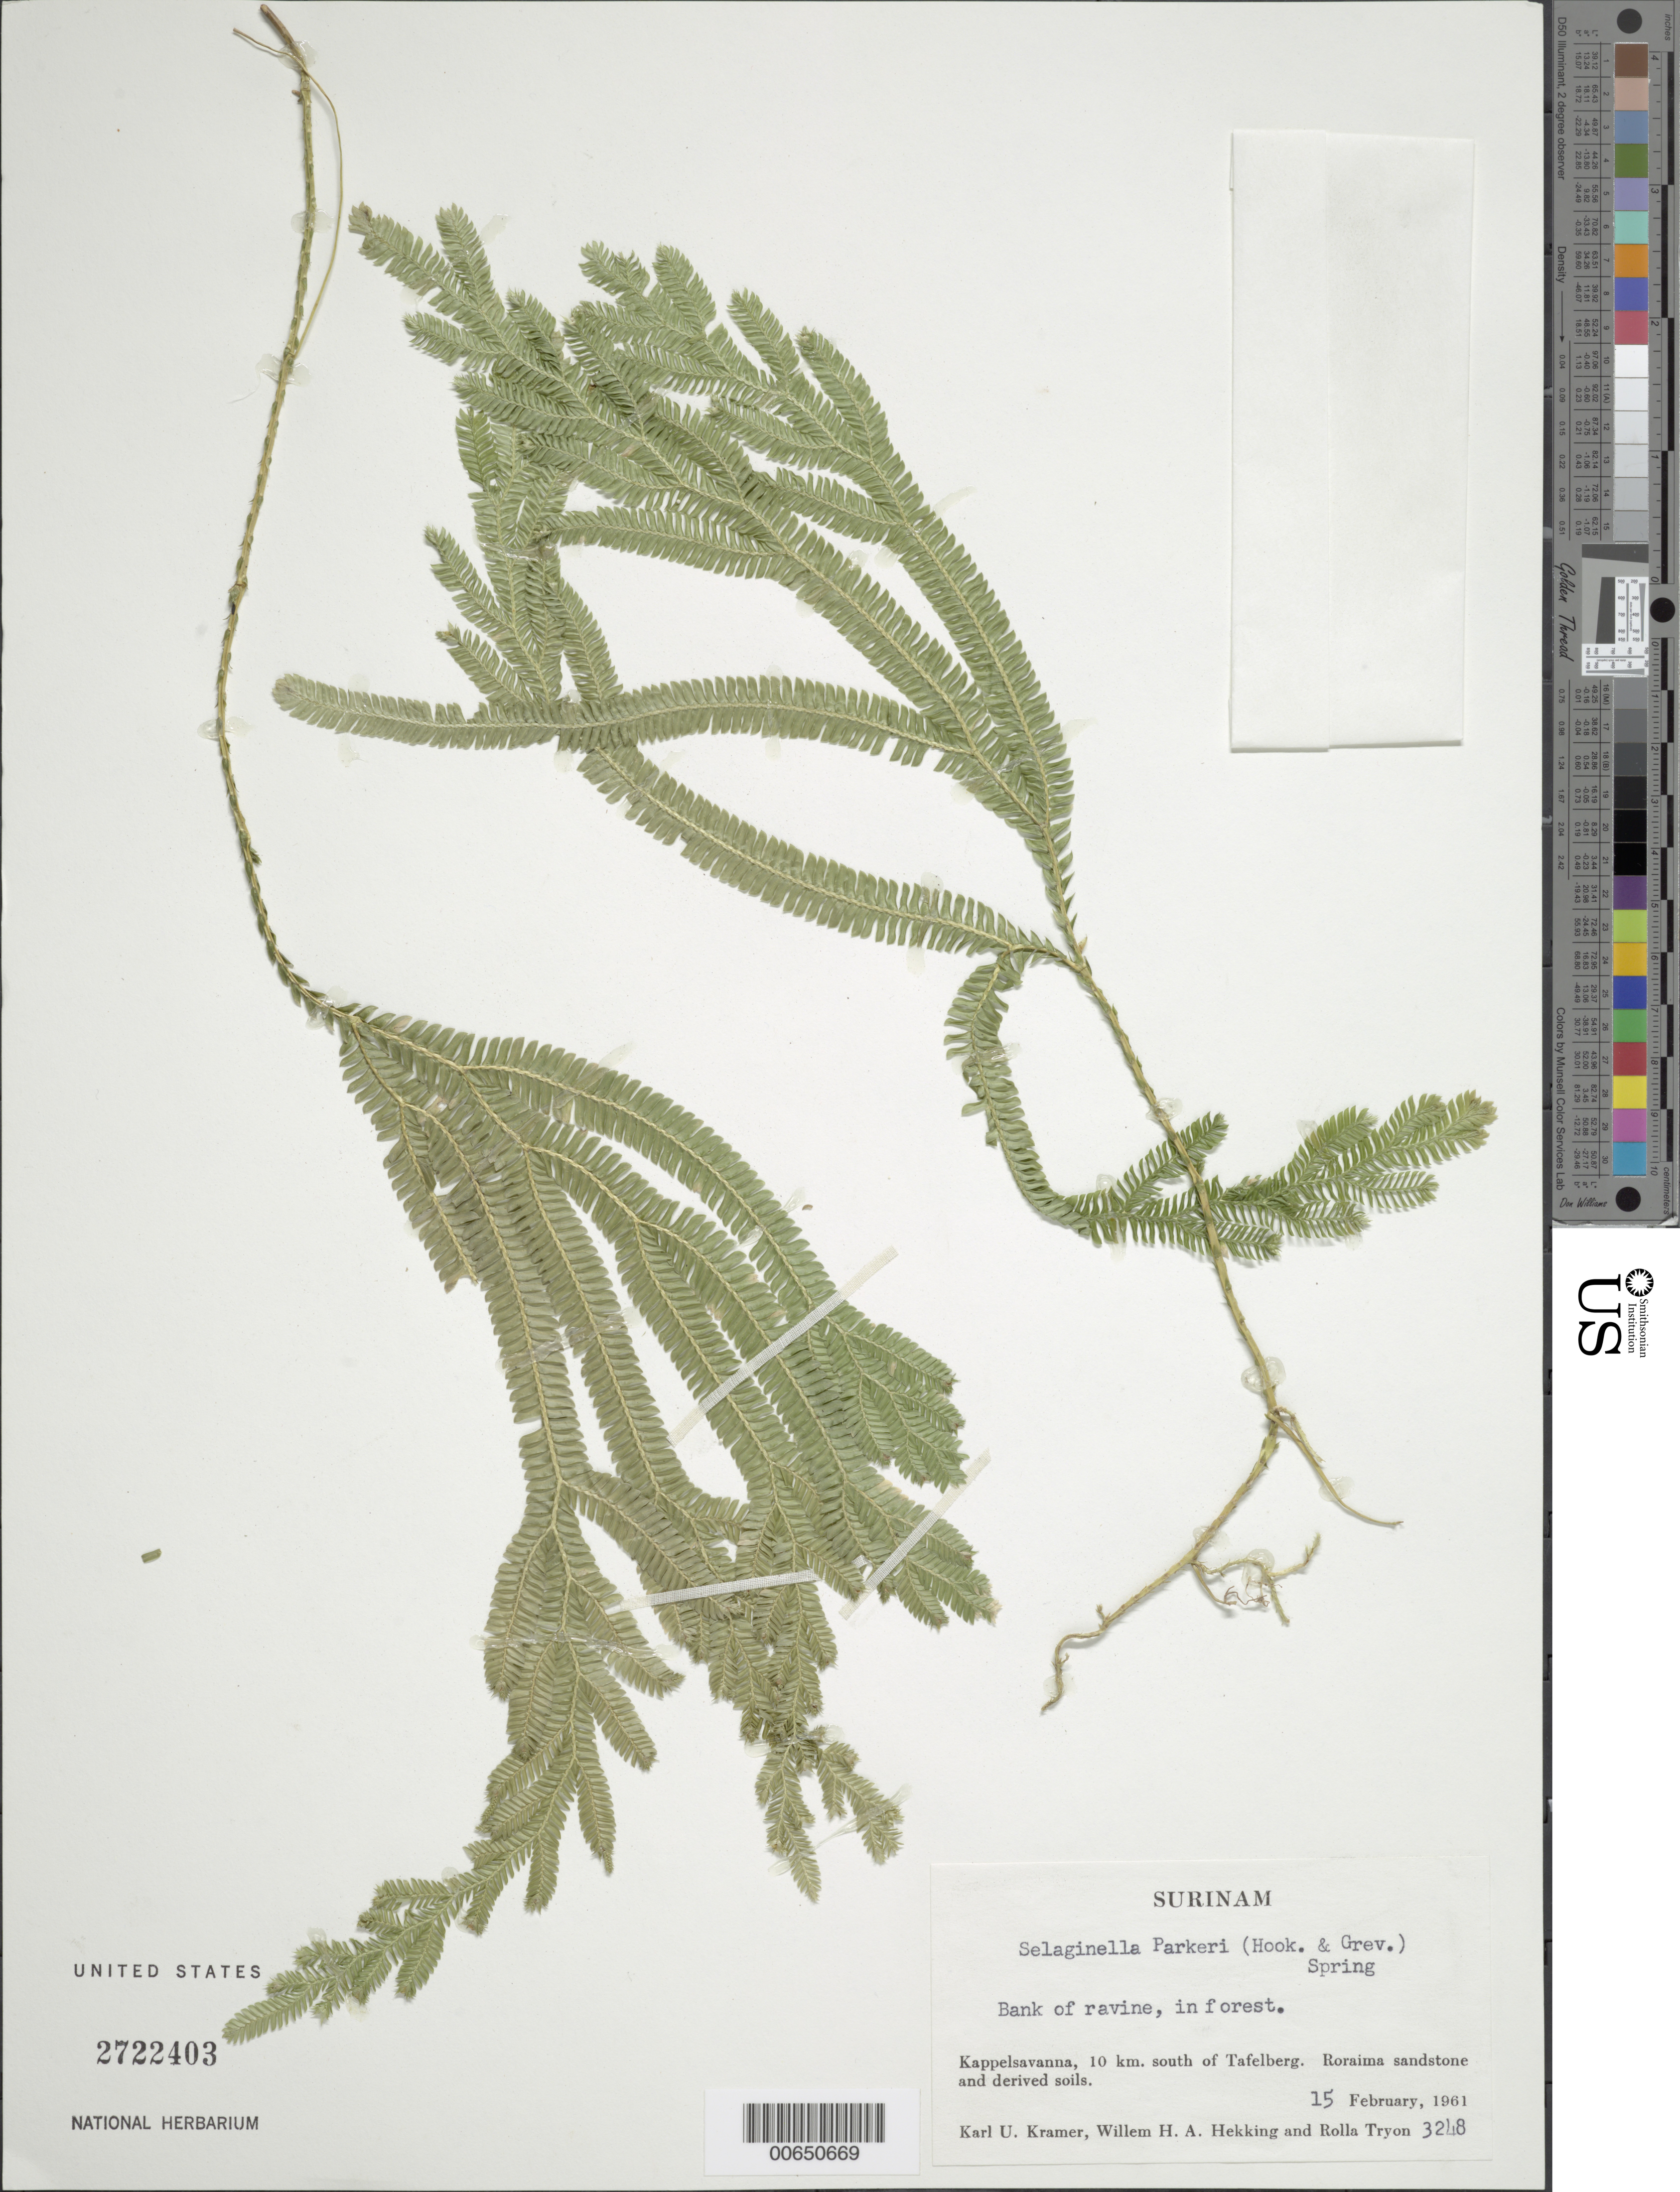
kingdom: Plantae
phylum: Tracheophyta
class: Lycopodiopsida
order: Selaginellales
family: Selaginellaceae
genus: Selaginella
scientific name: Selaginella parkeri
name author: (Hook. & Grev.) Spring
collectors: K. U. Kramer, W. H. A. Hekking & R. M. Tryon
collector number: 3248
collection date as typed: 15-Feb-61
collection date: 1961-02-15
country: Suriname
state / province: Saramacca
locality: Kappelsavanna, 10 km S of Tafelberg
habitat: Bank of ravine, in forest. Roraima sandstone & derived soils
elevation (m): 300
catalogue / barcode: US 2722403